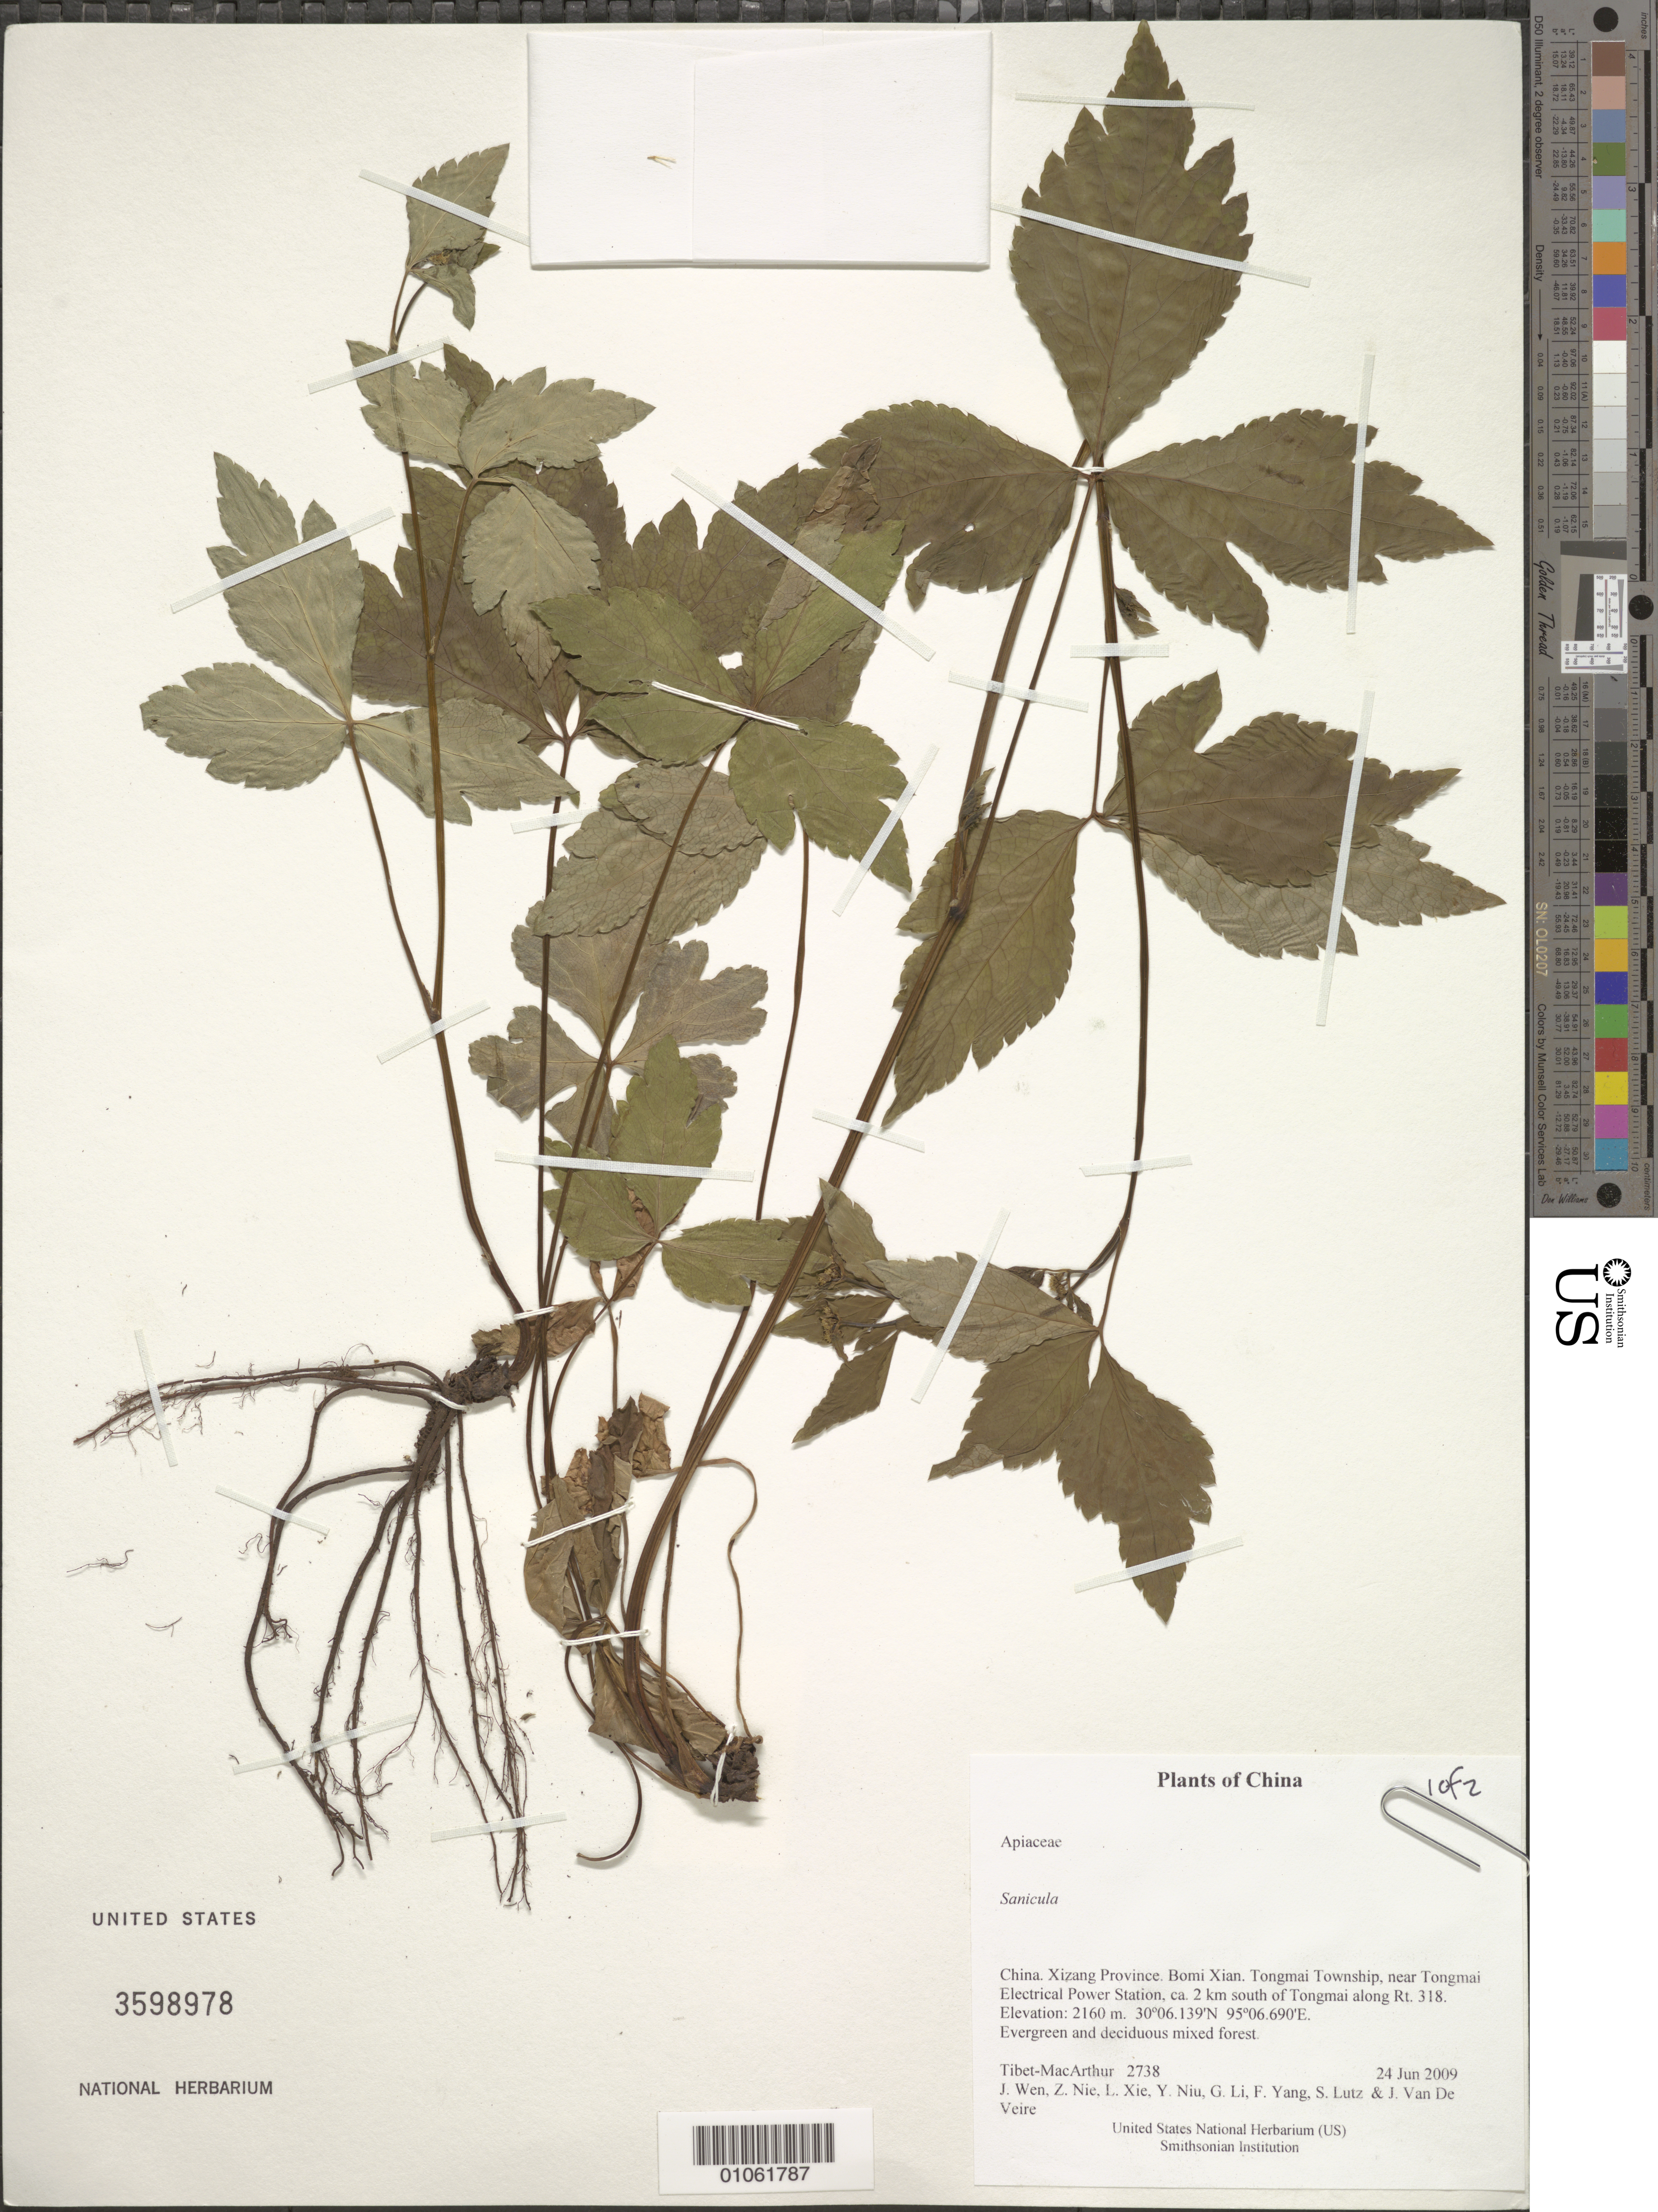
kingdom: Plantae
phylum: Tracheophyta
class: Magnoliopsida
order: Apiales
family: Apiaceae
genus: Sanicula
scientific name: Sanicula sp.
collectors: Tibet-MacArthur, J. Wen, Z. Nie, L. Xie, Y. Niu, G. Li, F. Yang, S. Lutz & J. Van De Veire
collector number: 2738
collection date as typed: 24 Jun 2009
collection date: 2009-06-24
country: China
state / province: Xizang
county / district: Bomi Xian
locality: Tongmai Township, near Tongmai Electrical Power Station, ca. 2 km south of Tongmai along Rt. 318.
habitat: Evergreen and deciduous mixed forest.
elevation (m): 2160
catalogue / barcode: US 3598978